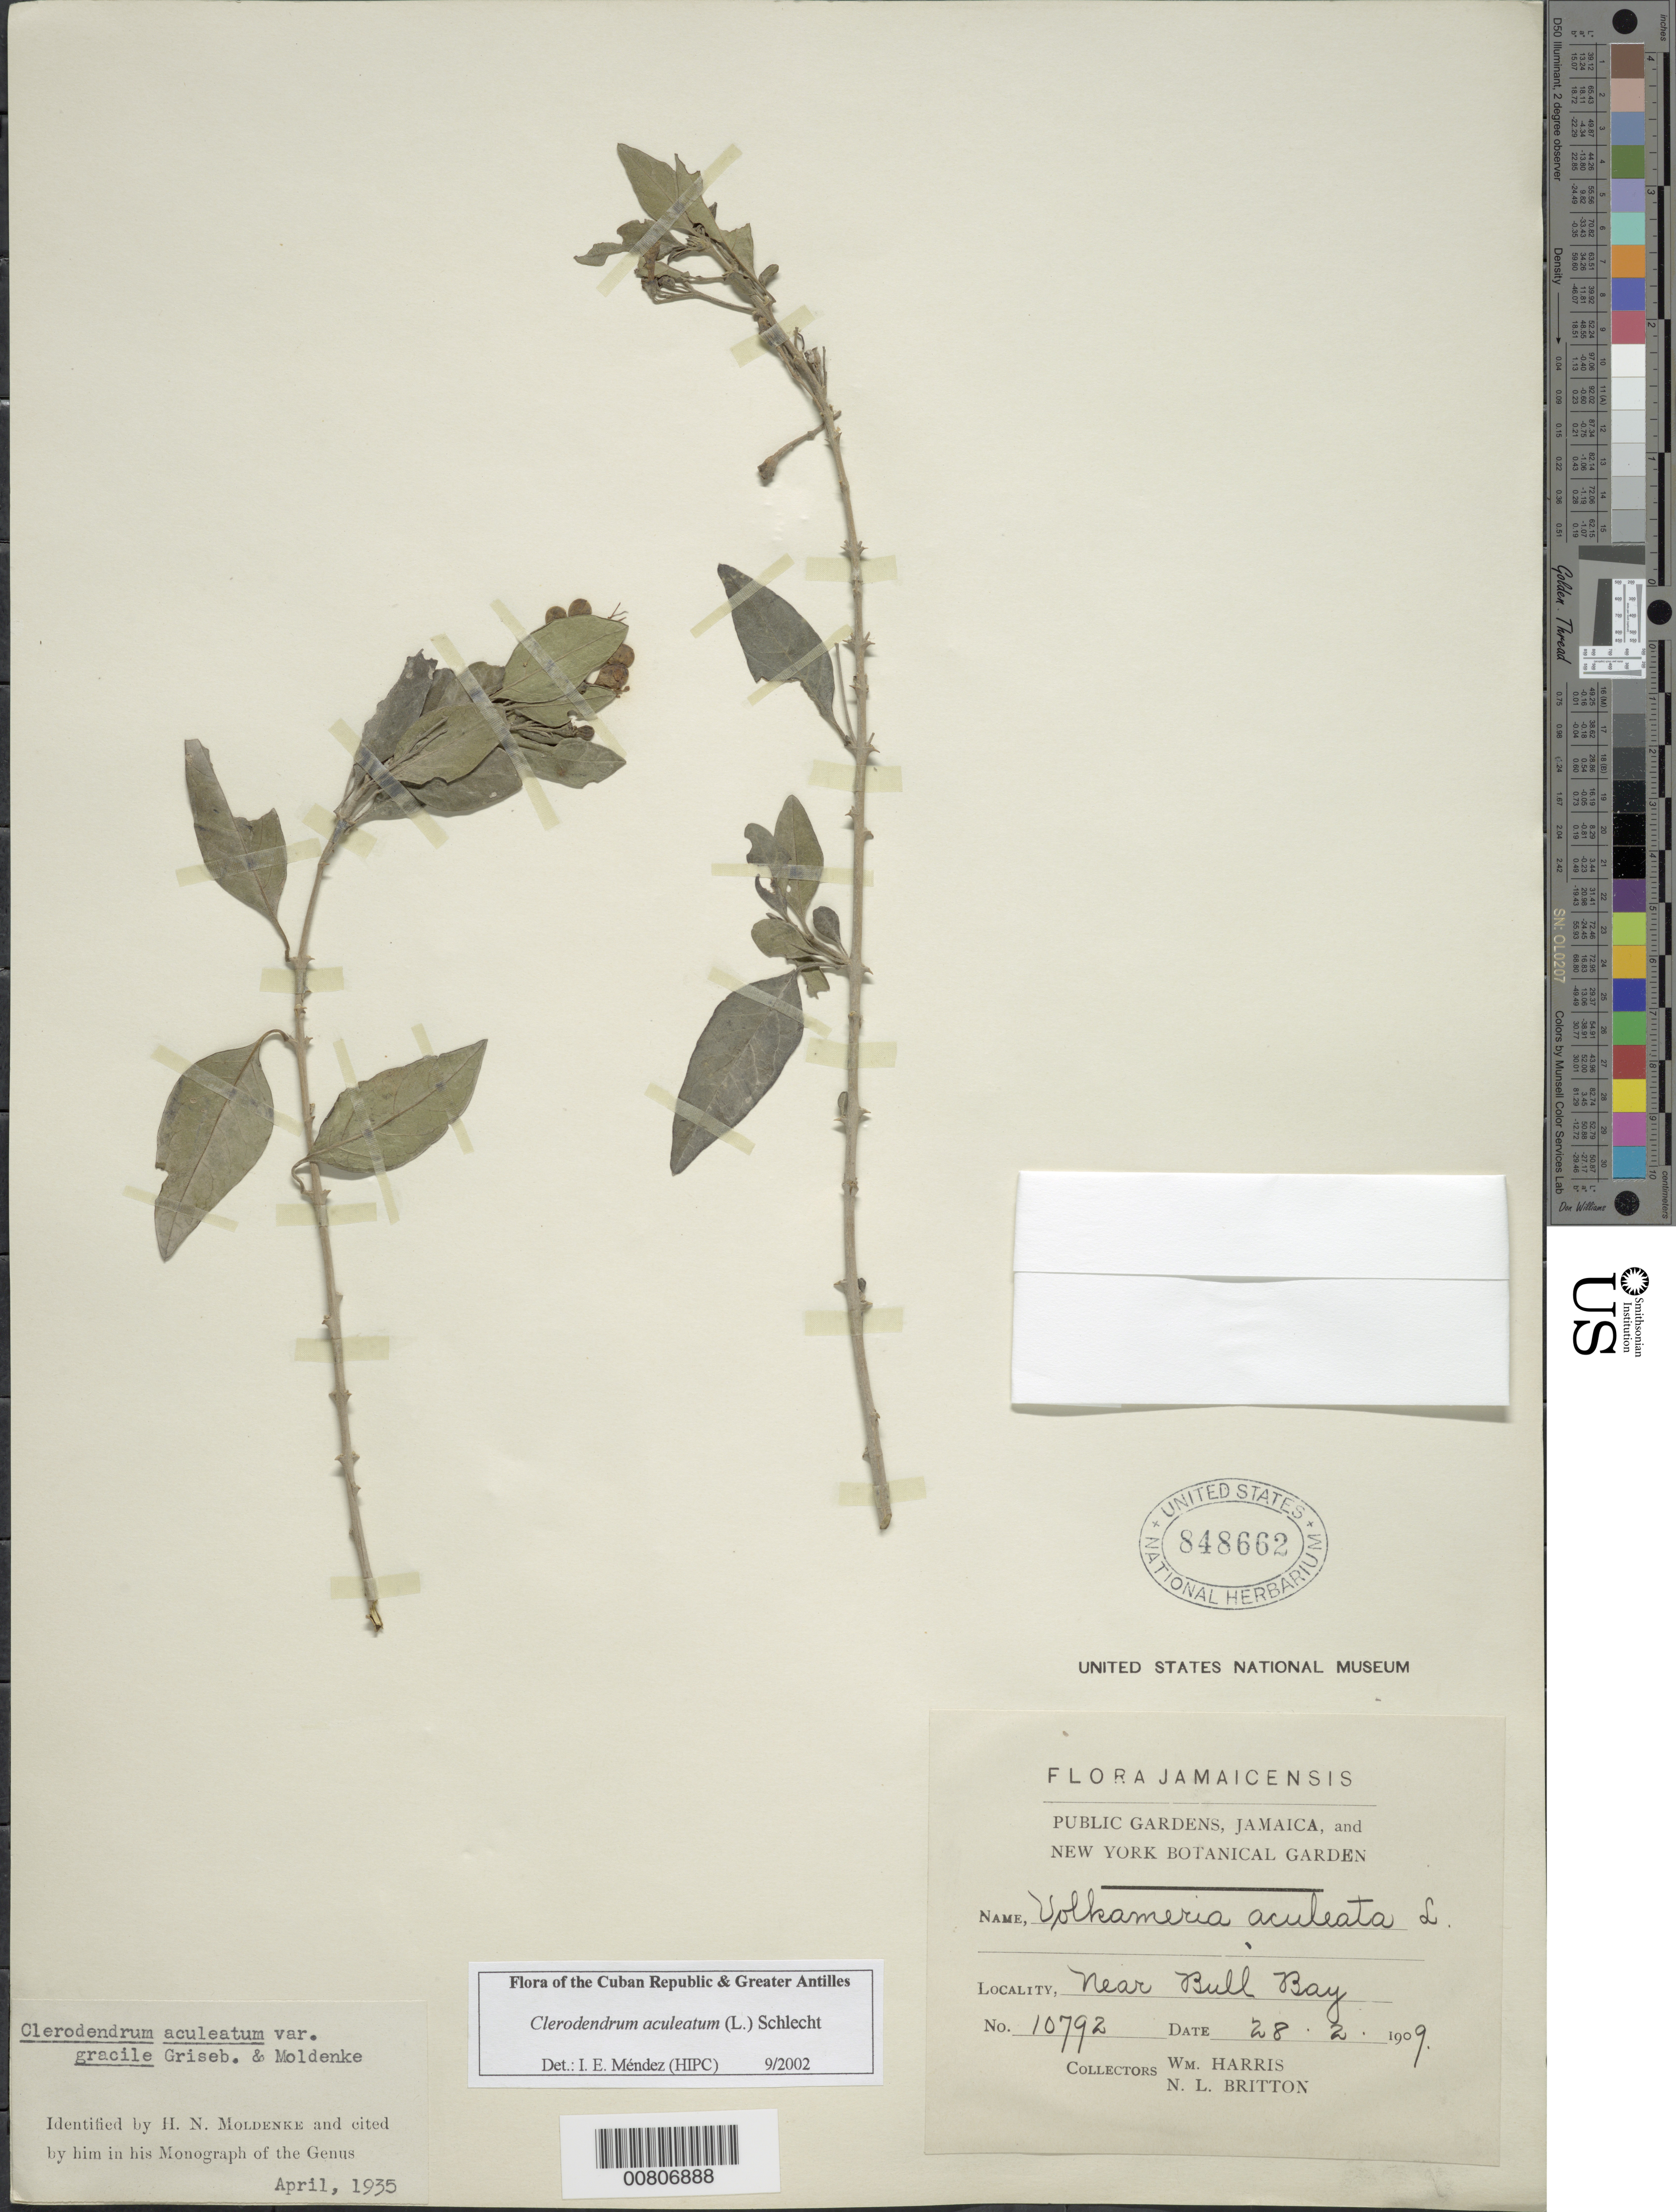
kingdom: Plantae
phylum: Tracheophyta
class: Magnoliopsida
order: Lamiales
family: Lamiaceae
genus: Clerodendrum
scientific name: Clerodendrum aculeatum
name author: (L.) Schltdl.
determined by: Méndez, Isidro E., (HIPC)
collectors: W. H. Harris & N. Britton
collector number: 10792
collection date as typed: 28 Feb 1909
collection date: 1909-02-28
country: Jamaica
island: Jamaica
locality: Bull Bay, near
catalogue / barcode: US 848662